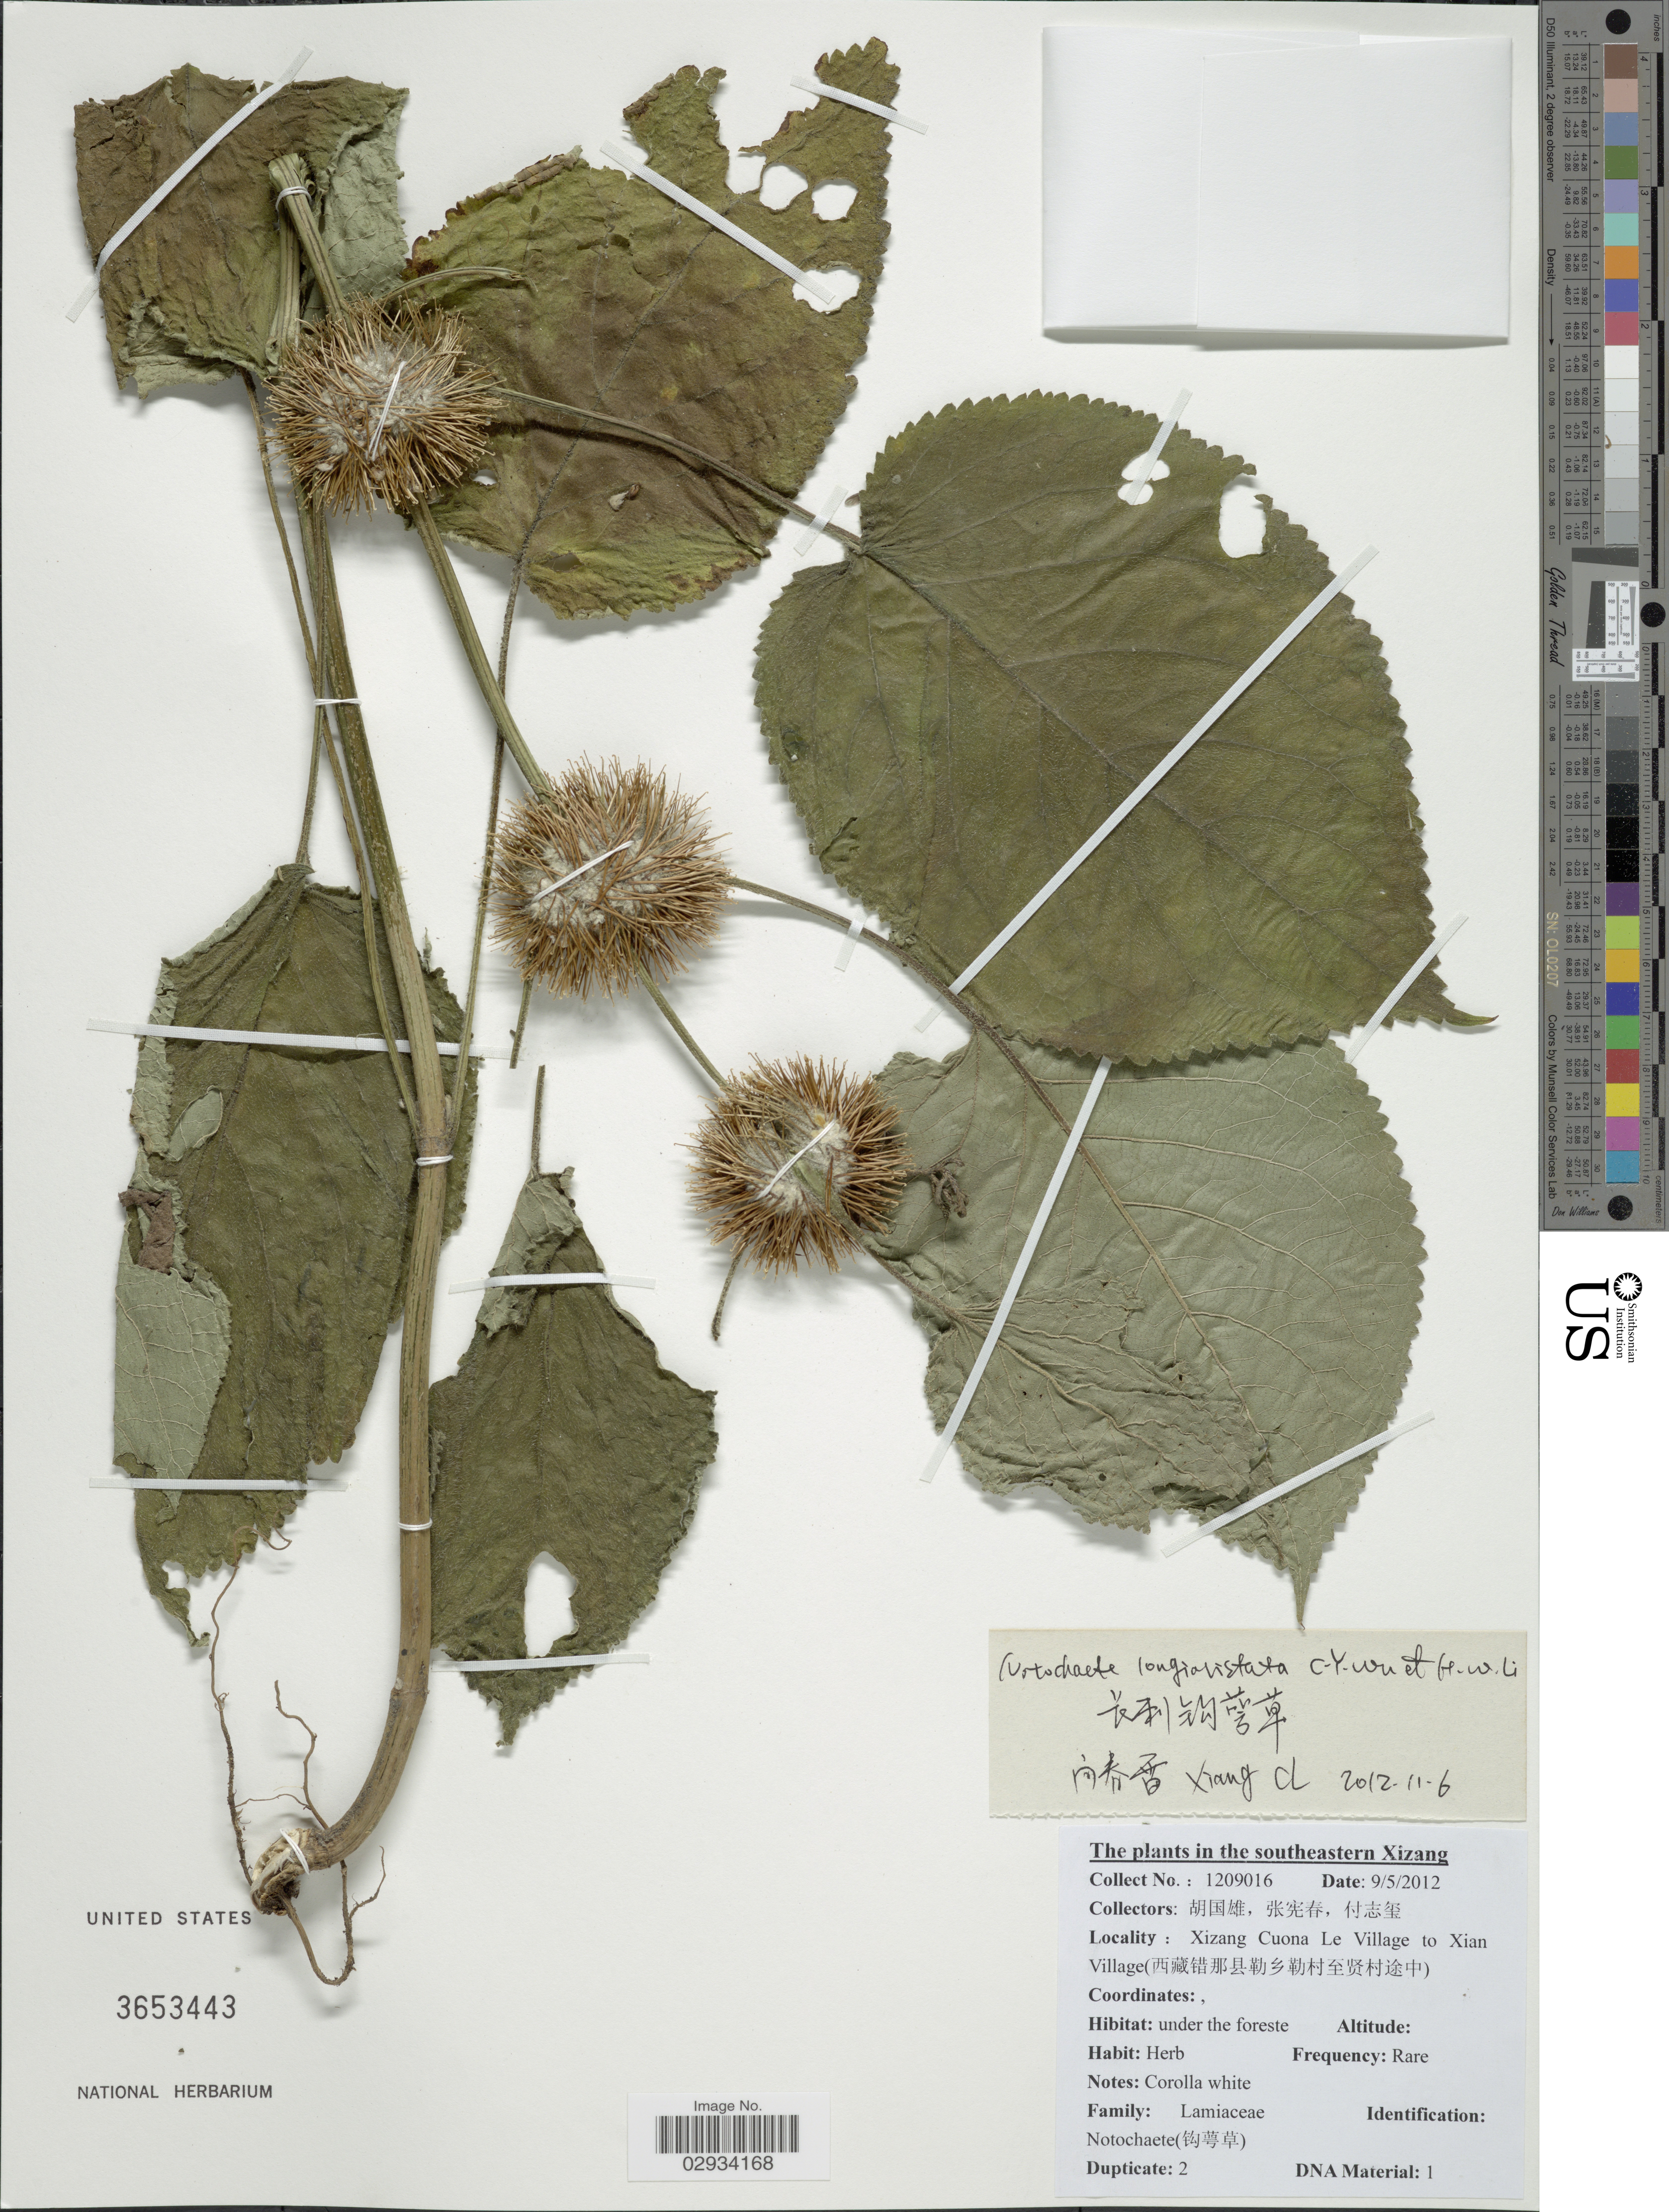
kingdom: Plantae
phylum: Tracheophyta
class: Magnoliopsida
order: Lamiales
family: Lamiaceae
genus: Notochaete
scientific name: Notochaete longiaristata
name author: C.Y. Wu & H.W. Li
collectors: Collector illegible, Collector illegible & Collector illegible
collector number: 1209016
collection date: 2012-05-09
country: China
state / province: Xizang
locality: Southeastern Xizang. Xizang Cuona Le Village to Xian Village.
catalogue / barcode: US 3653443